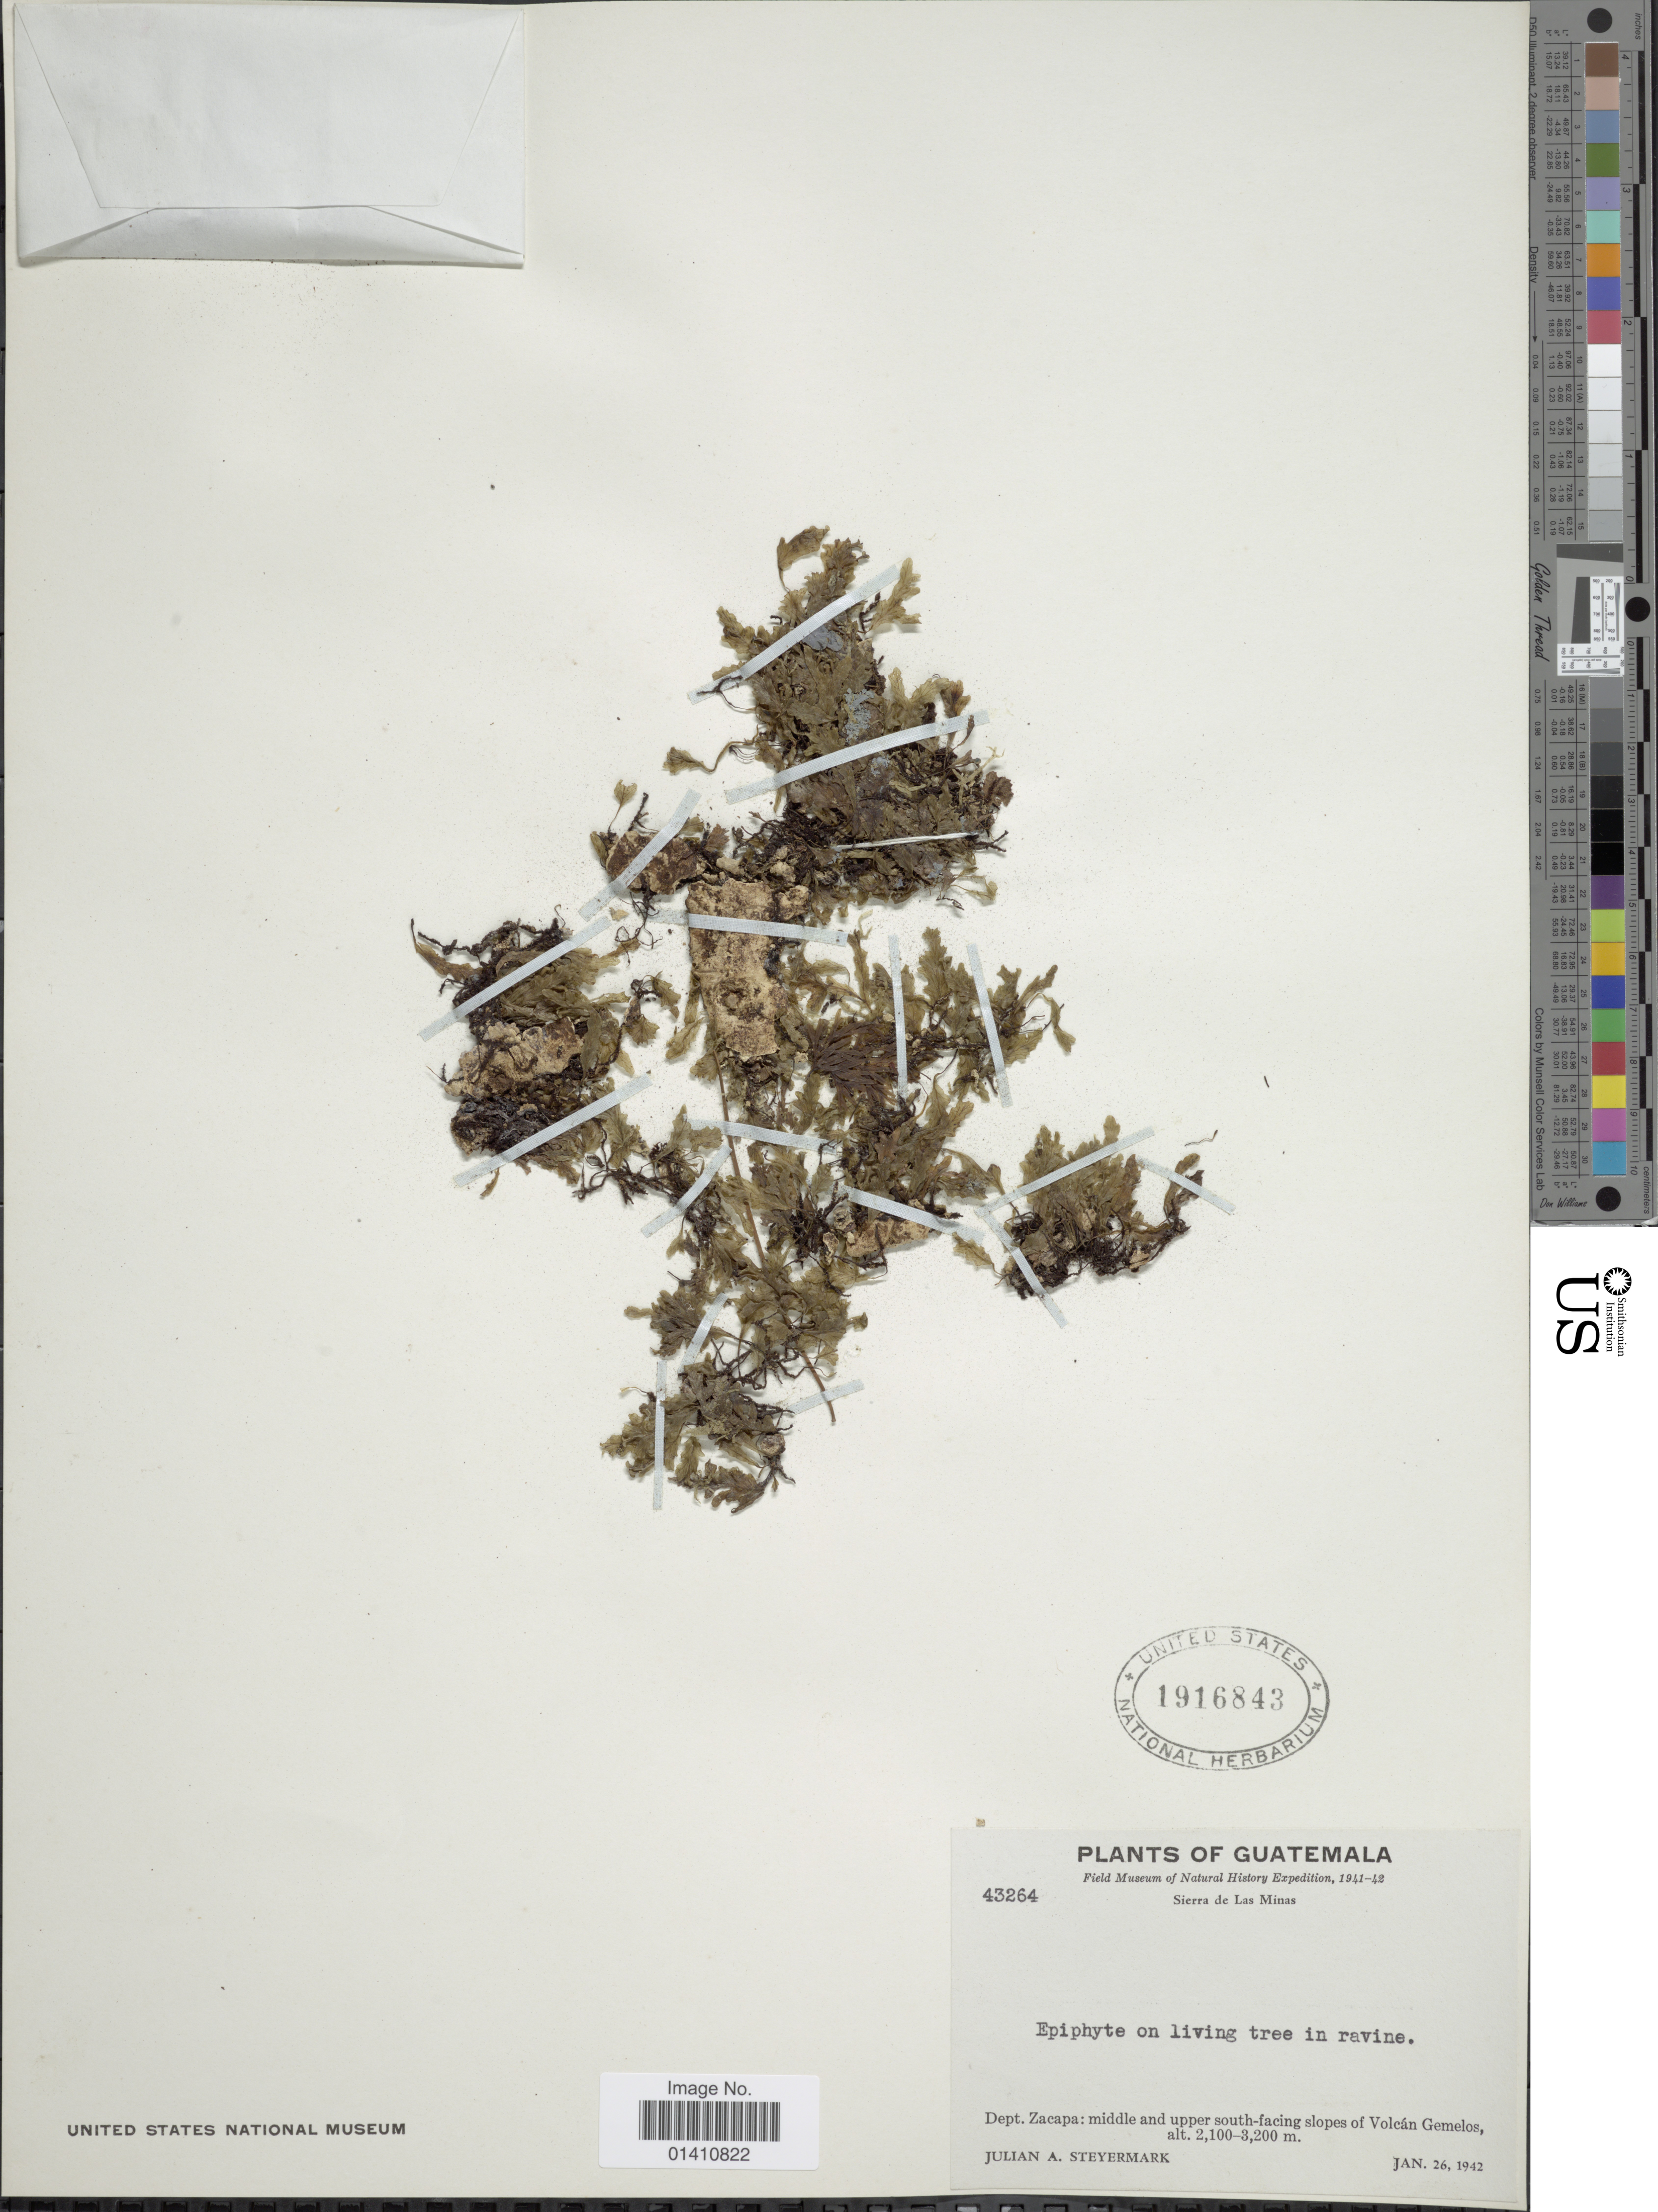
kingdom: Plantae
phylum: Tracheophyta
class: Polypodiopsida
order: Hymenophyllales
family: Hymenophyllaceae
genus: Didymoglossum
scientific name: Didymoglossum sp.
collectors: J. Steyermark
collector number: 43264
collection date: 1942-01-26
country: Guatemala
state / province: Zacapa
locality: Sierra de Las Minas, Middle and Upper south-facing slopes of Volcan Gemelos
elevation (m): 2100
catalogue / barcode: US 1916843